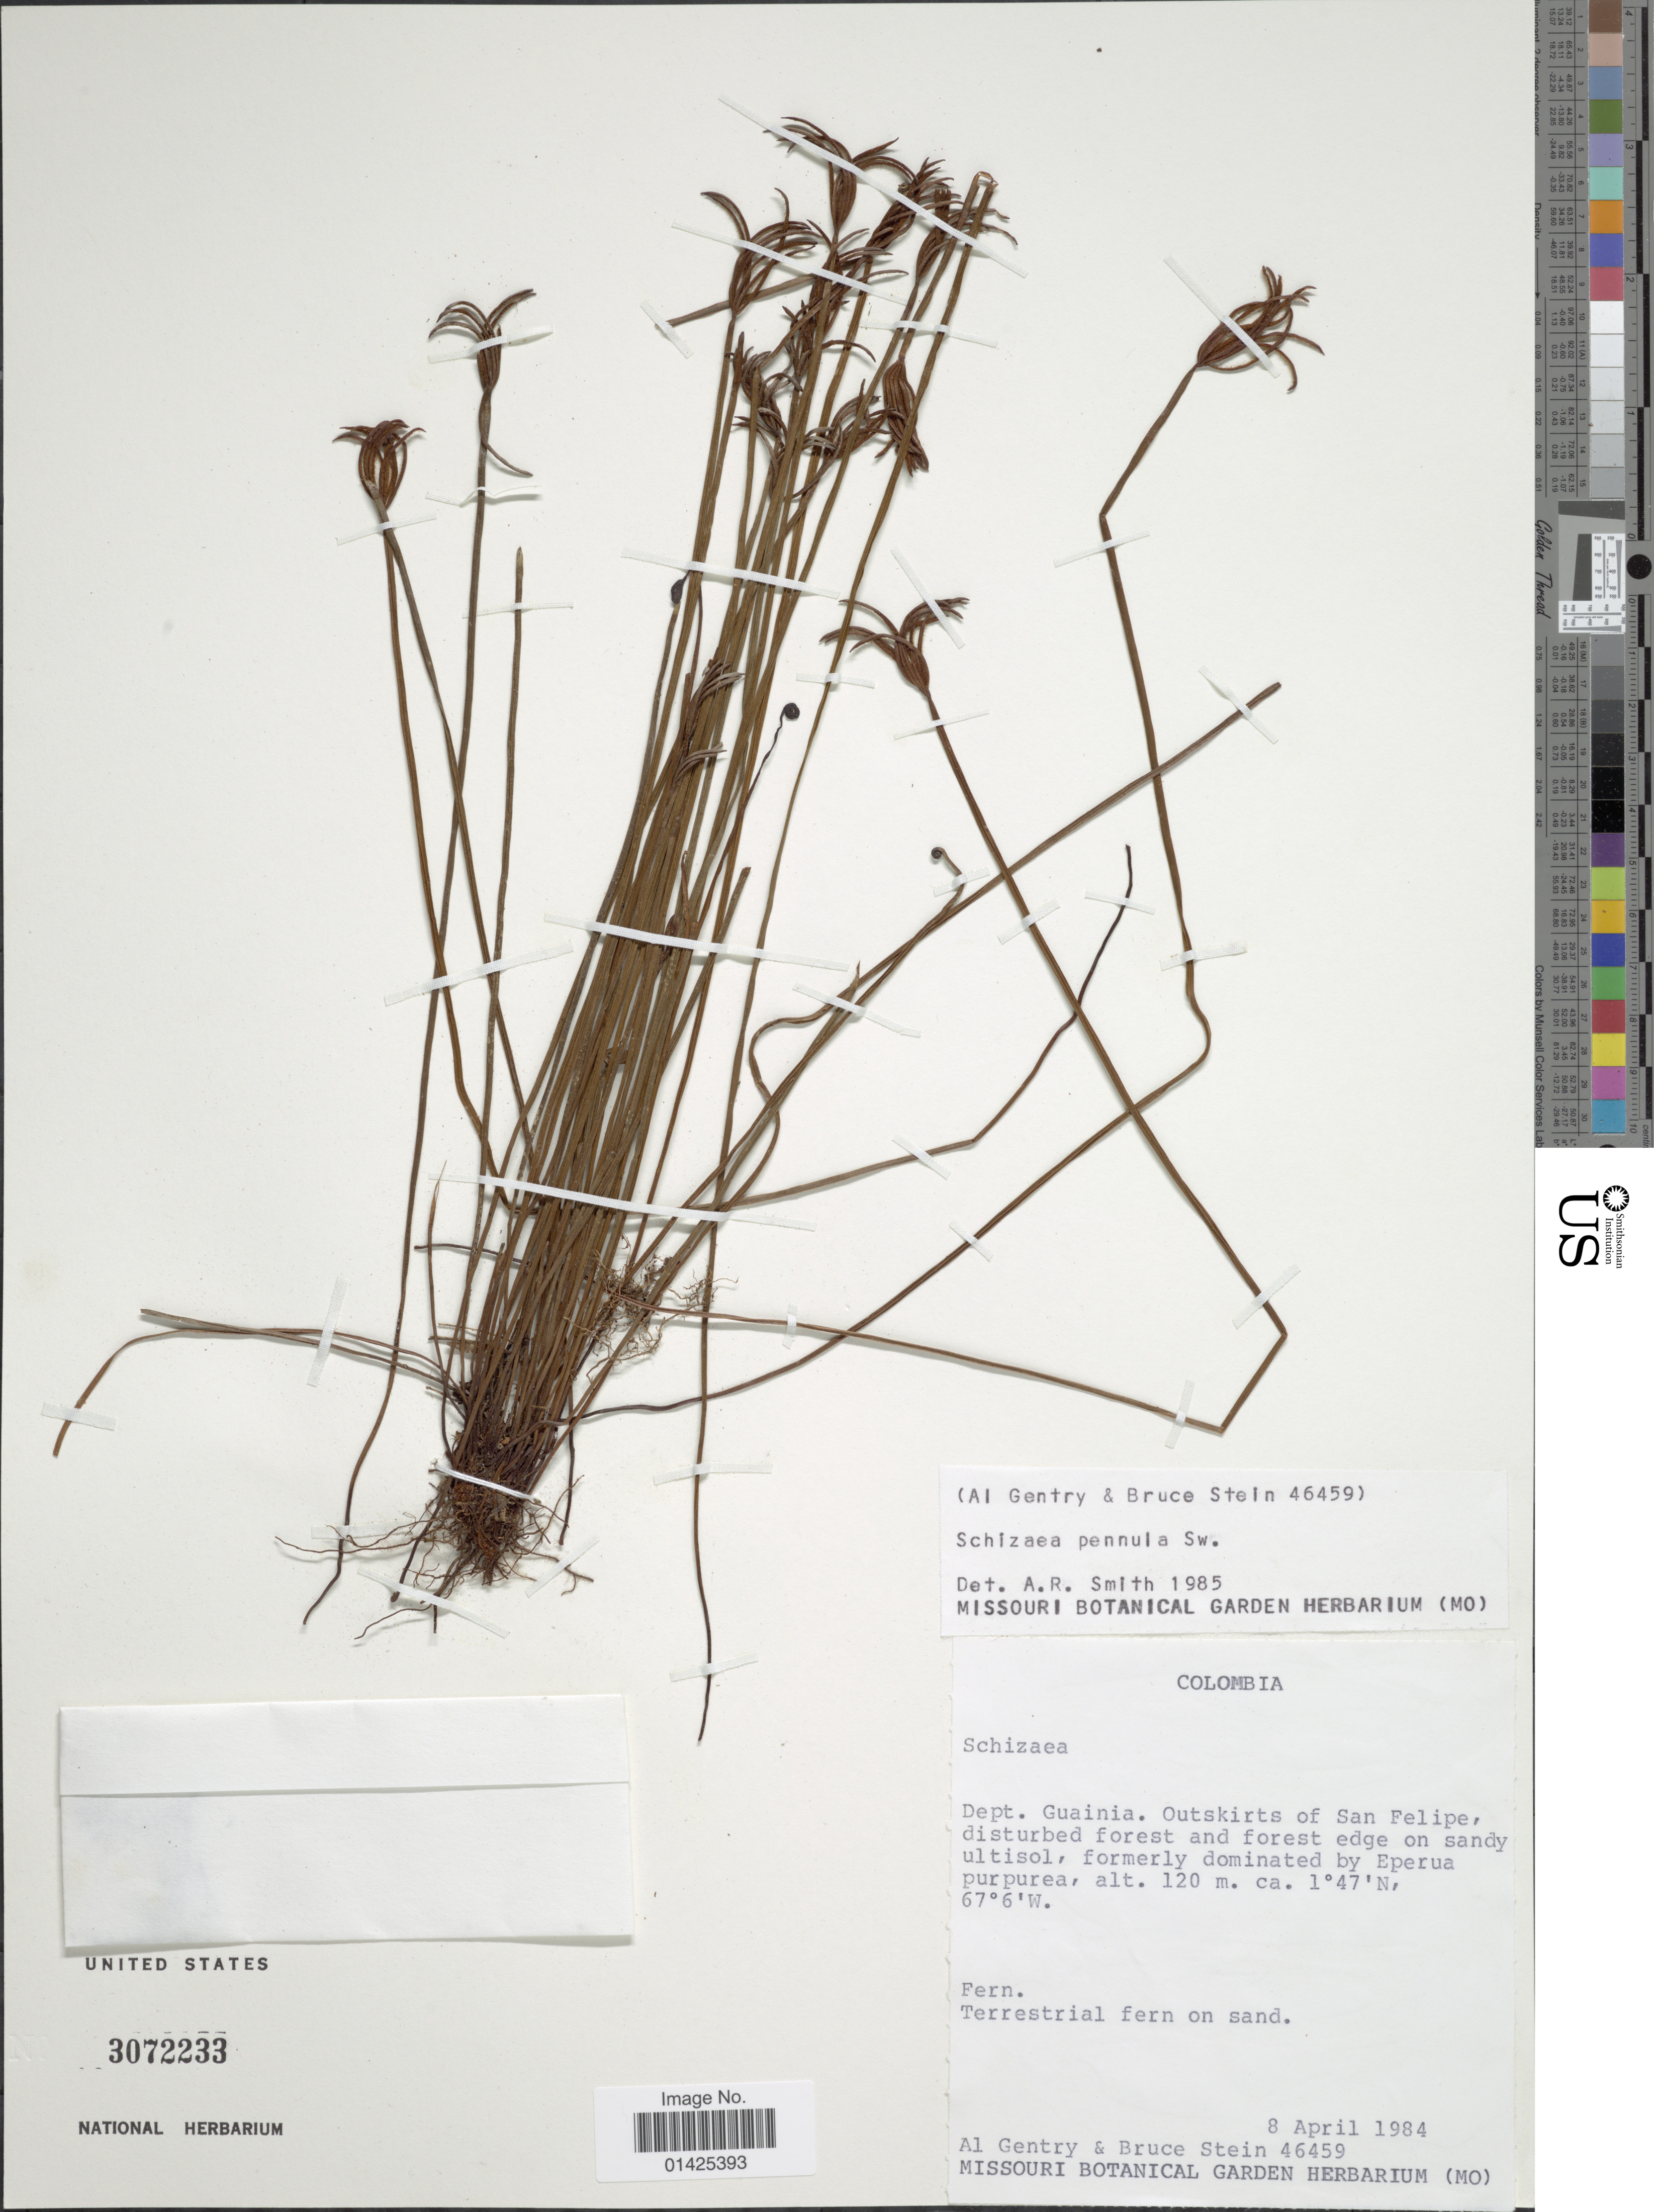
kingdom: Plantae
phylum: Tracheophyta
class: Polypodiopsida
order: Schizaeales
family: Schizaeaceae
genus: Actinostachys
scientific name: Actinostachys pennula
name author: (Sw.) Hook.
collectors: A. Gentry & B. A. Stein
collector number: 46459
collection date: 1984-04-08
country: Colombia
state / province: Guainía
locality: San Felipe, disturbed forest and forest edge on sandy ultisol.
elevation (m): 120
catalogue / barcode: US 3072233